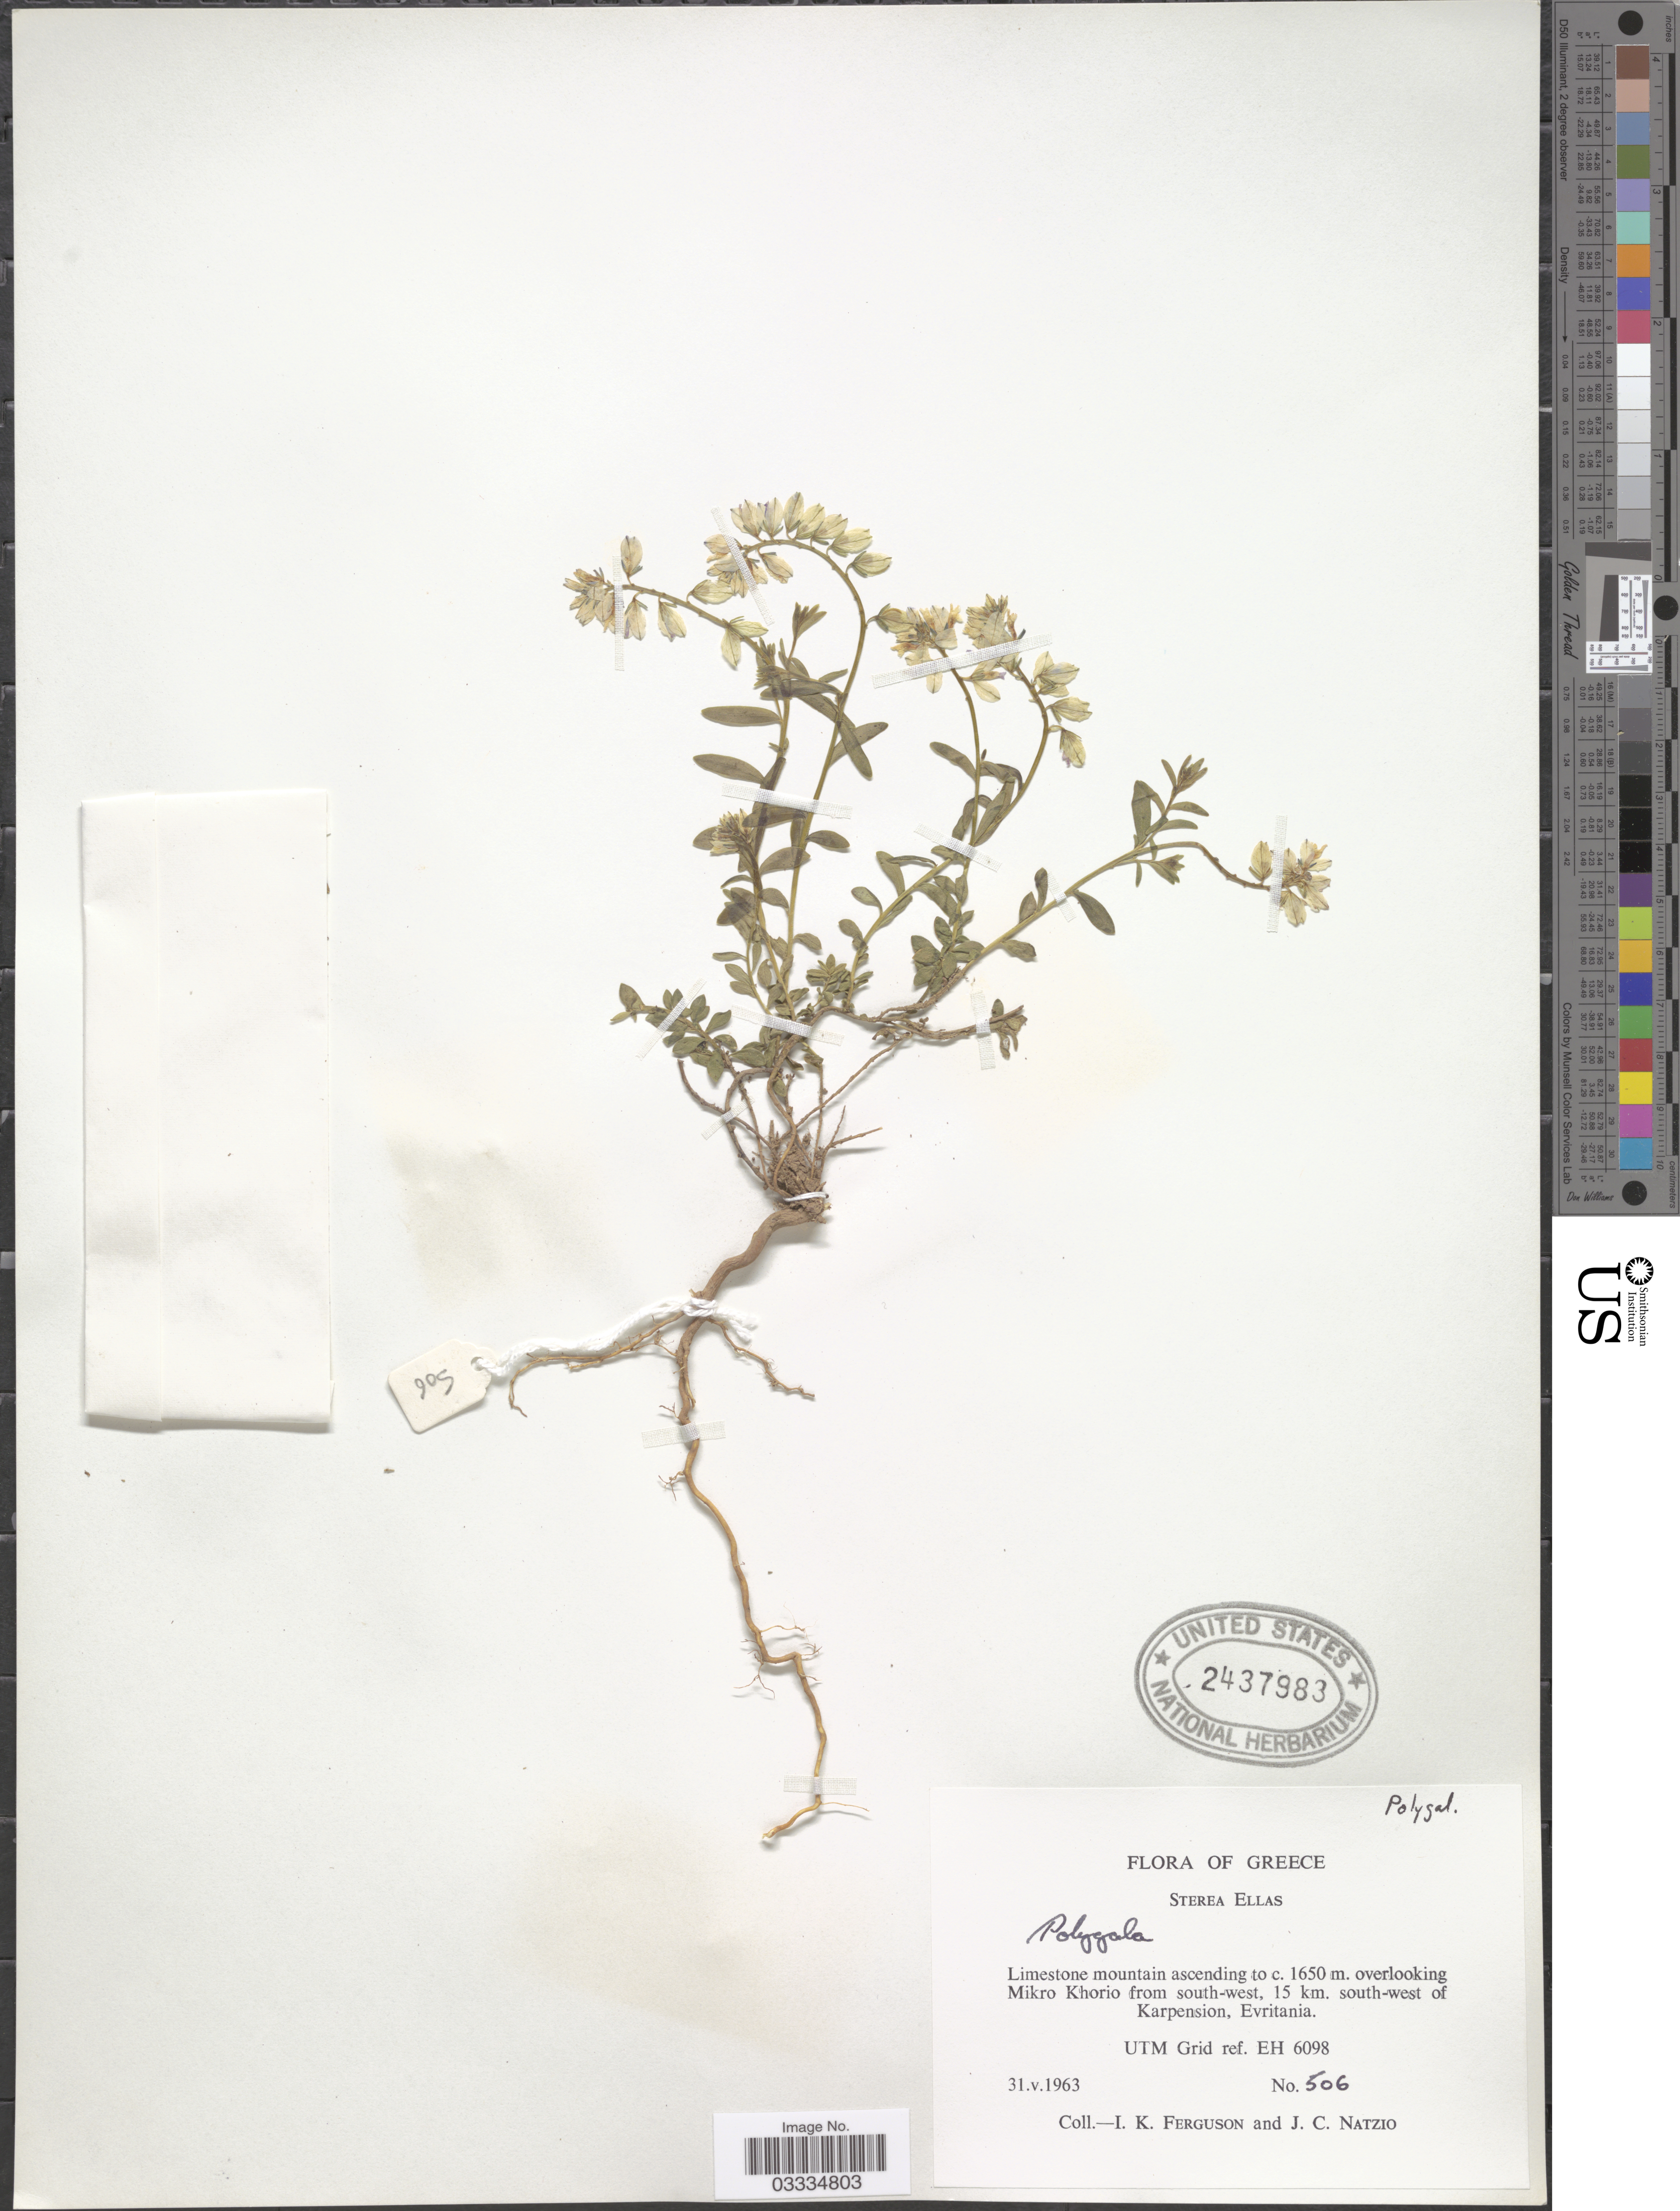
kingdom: Plantae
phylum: Tracheophyta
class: Magnoliopsida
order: Fabales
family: Polygalaceae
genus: Polygala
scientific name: Polygala sp.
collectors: I. K. Ferguson & J. Natzio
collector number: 506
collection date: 1963-05-31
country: Greece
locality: Sterae Ellas. Limestone mountain ascending to c. 1650 m. overlooking Mikro Khorio from south-west, 15 km. south-west of Karpension, Evritania. UTM Grid ref. EH 6098.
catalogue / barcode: US 2437983